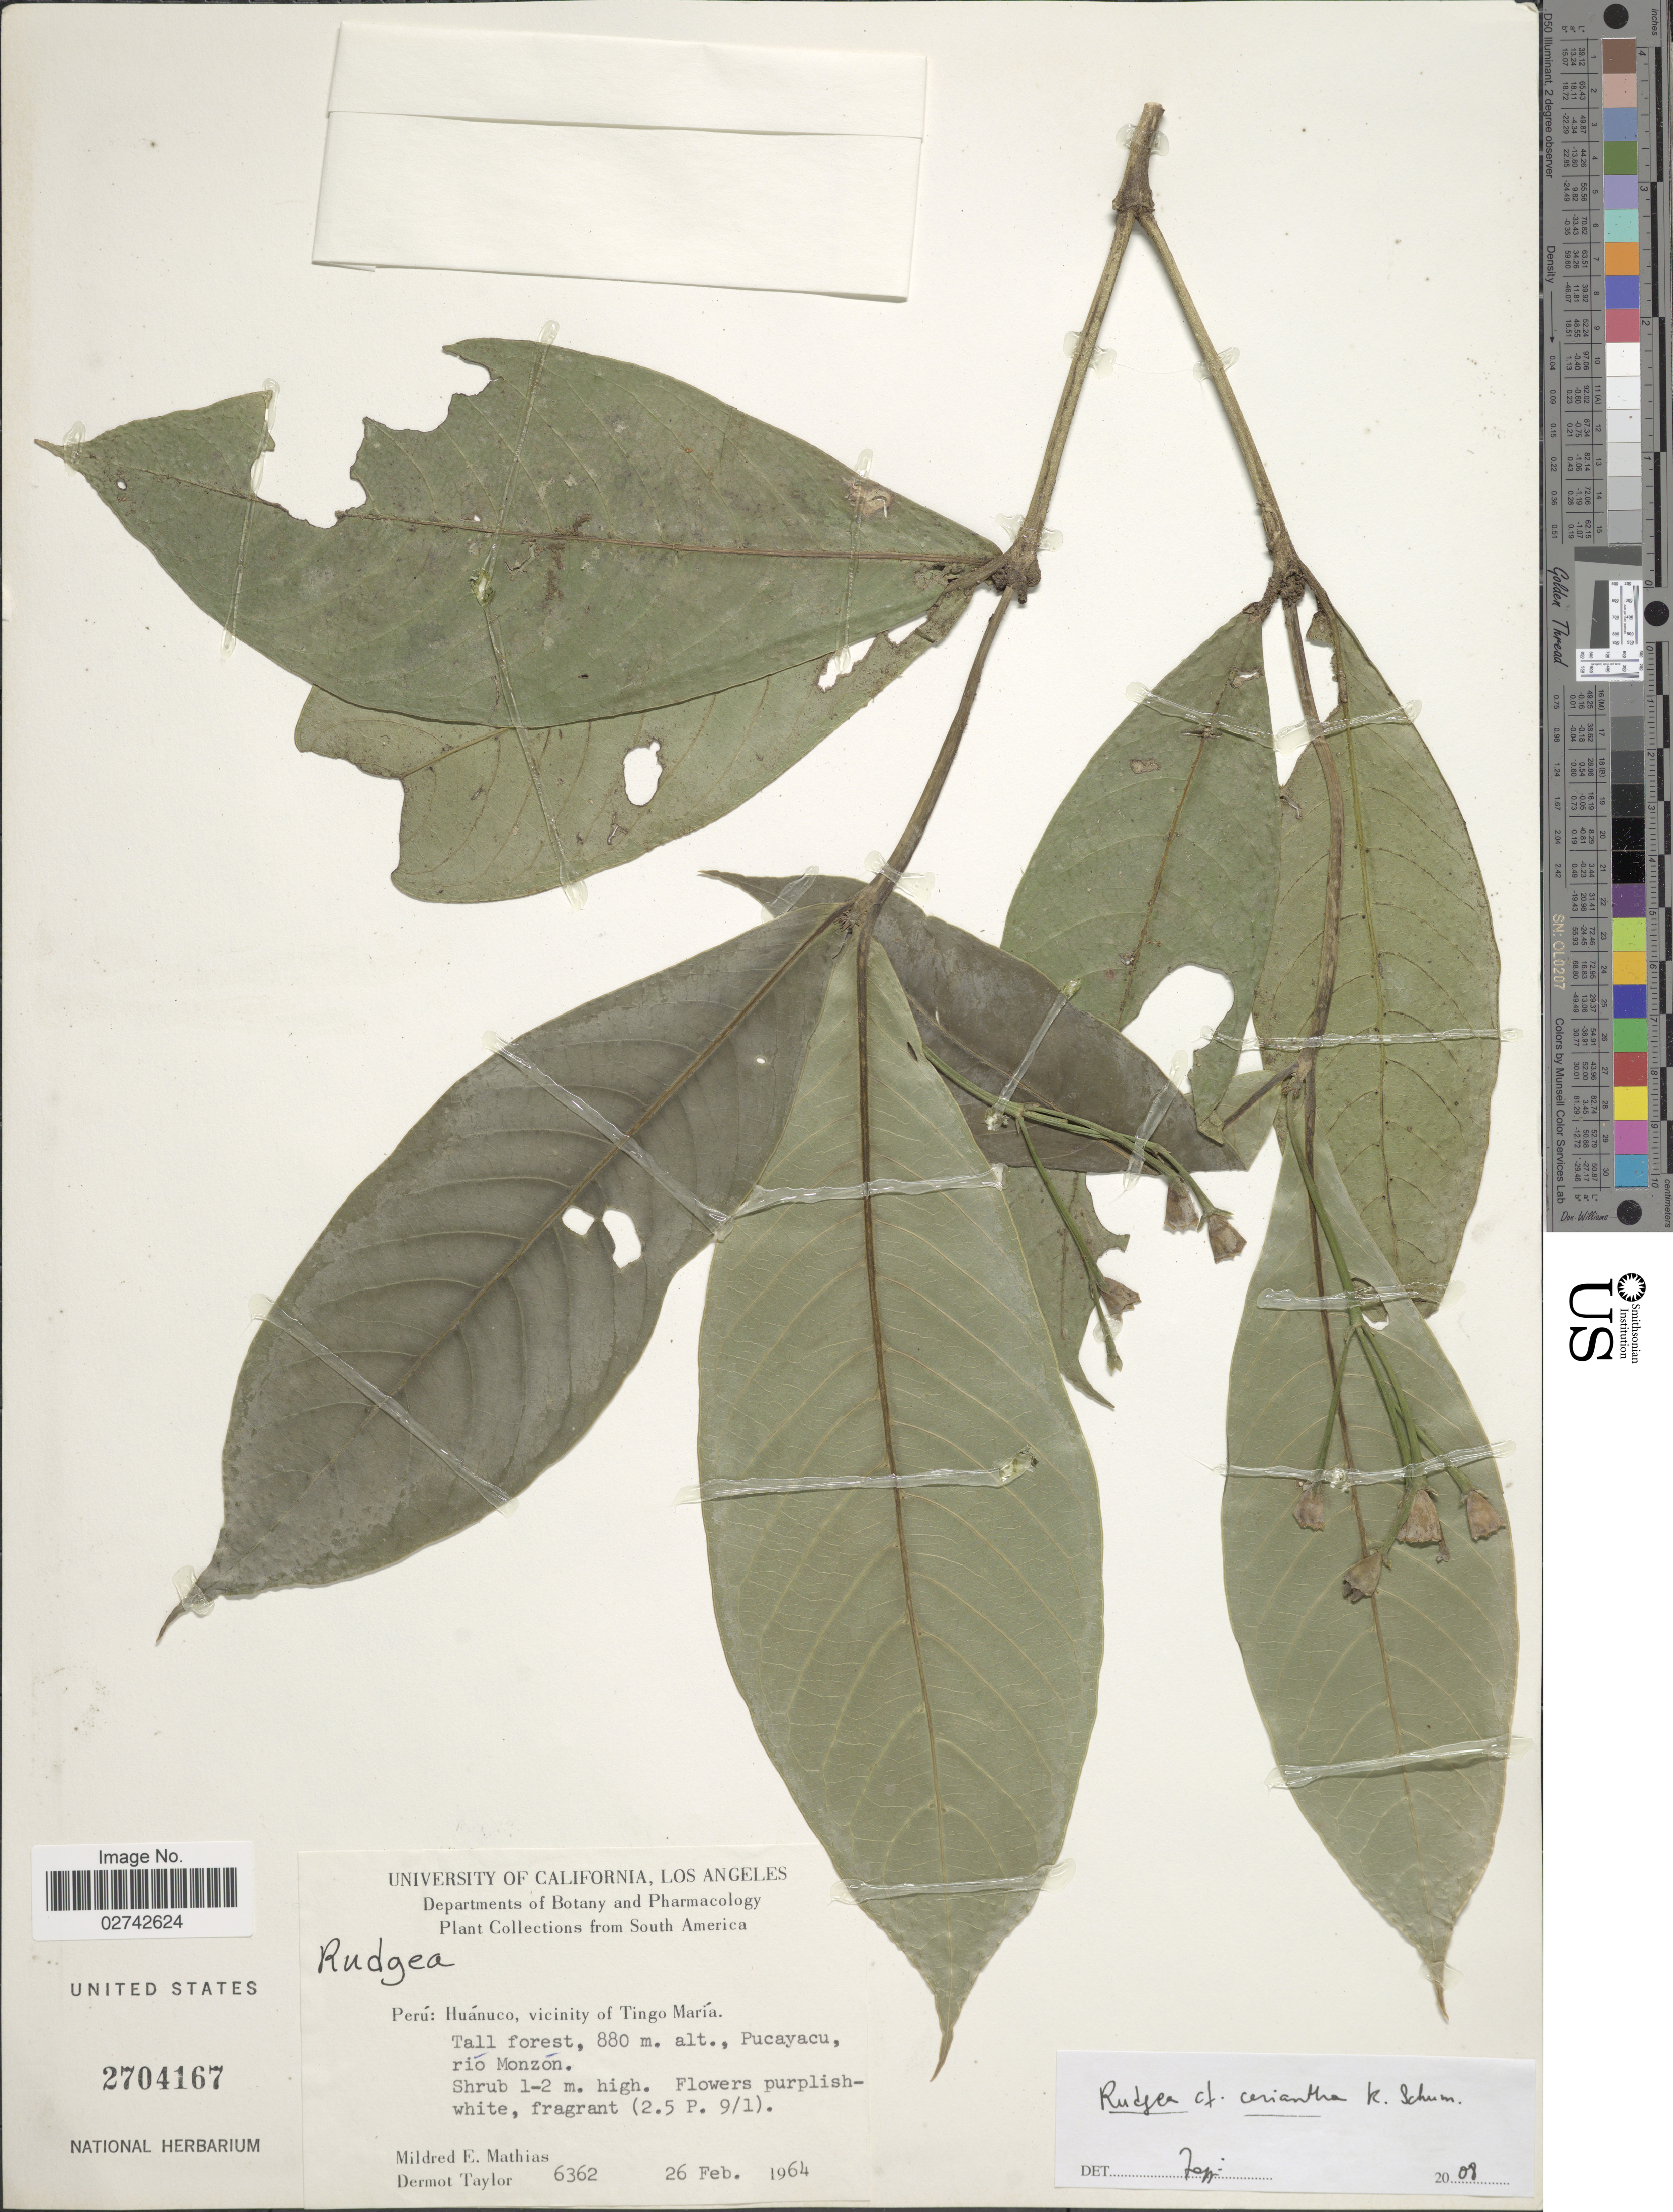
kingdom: Plantae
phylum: Tracheophyta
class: Magnoliopsida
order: Gentianales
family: Rubiaceae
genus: Rudgea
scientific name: Rudgea ceriantha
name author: K. Schum.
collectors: M. E. Mathias & D. Taylor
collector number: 6362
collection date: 1964-02-26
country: Peru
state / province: Huánuco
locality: vicinity of Tingo Maria, Tall forest, Pucayacu, rio Monzon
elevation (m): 880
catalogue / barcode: US 2704167